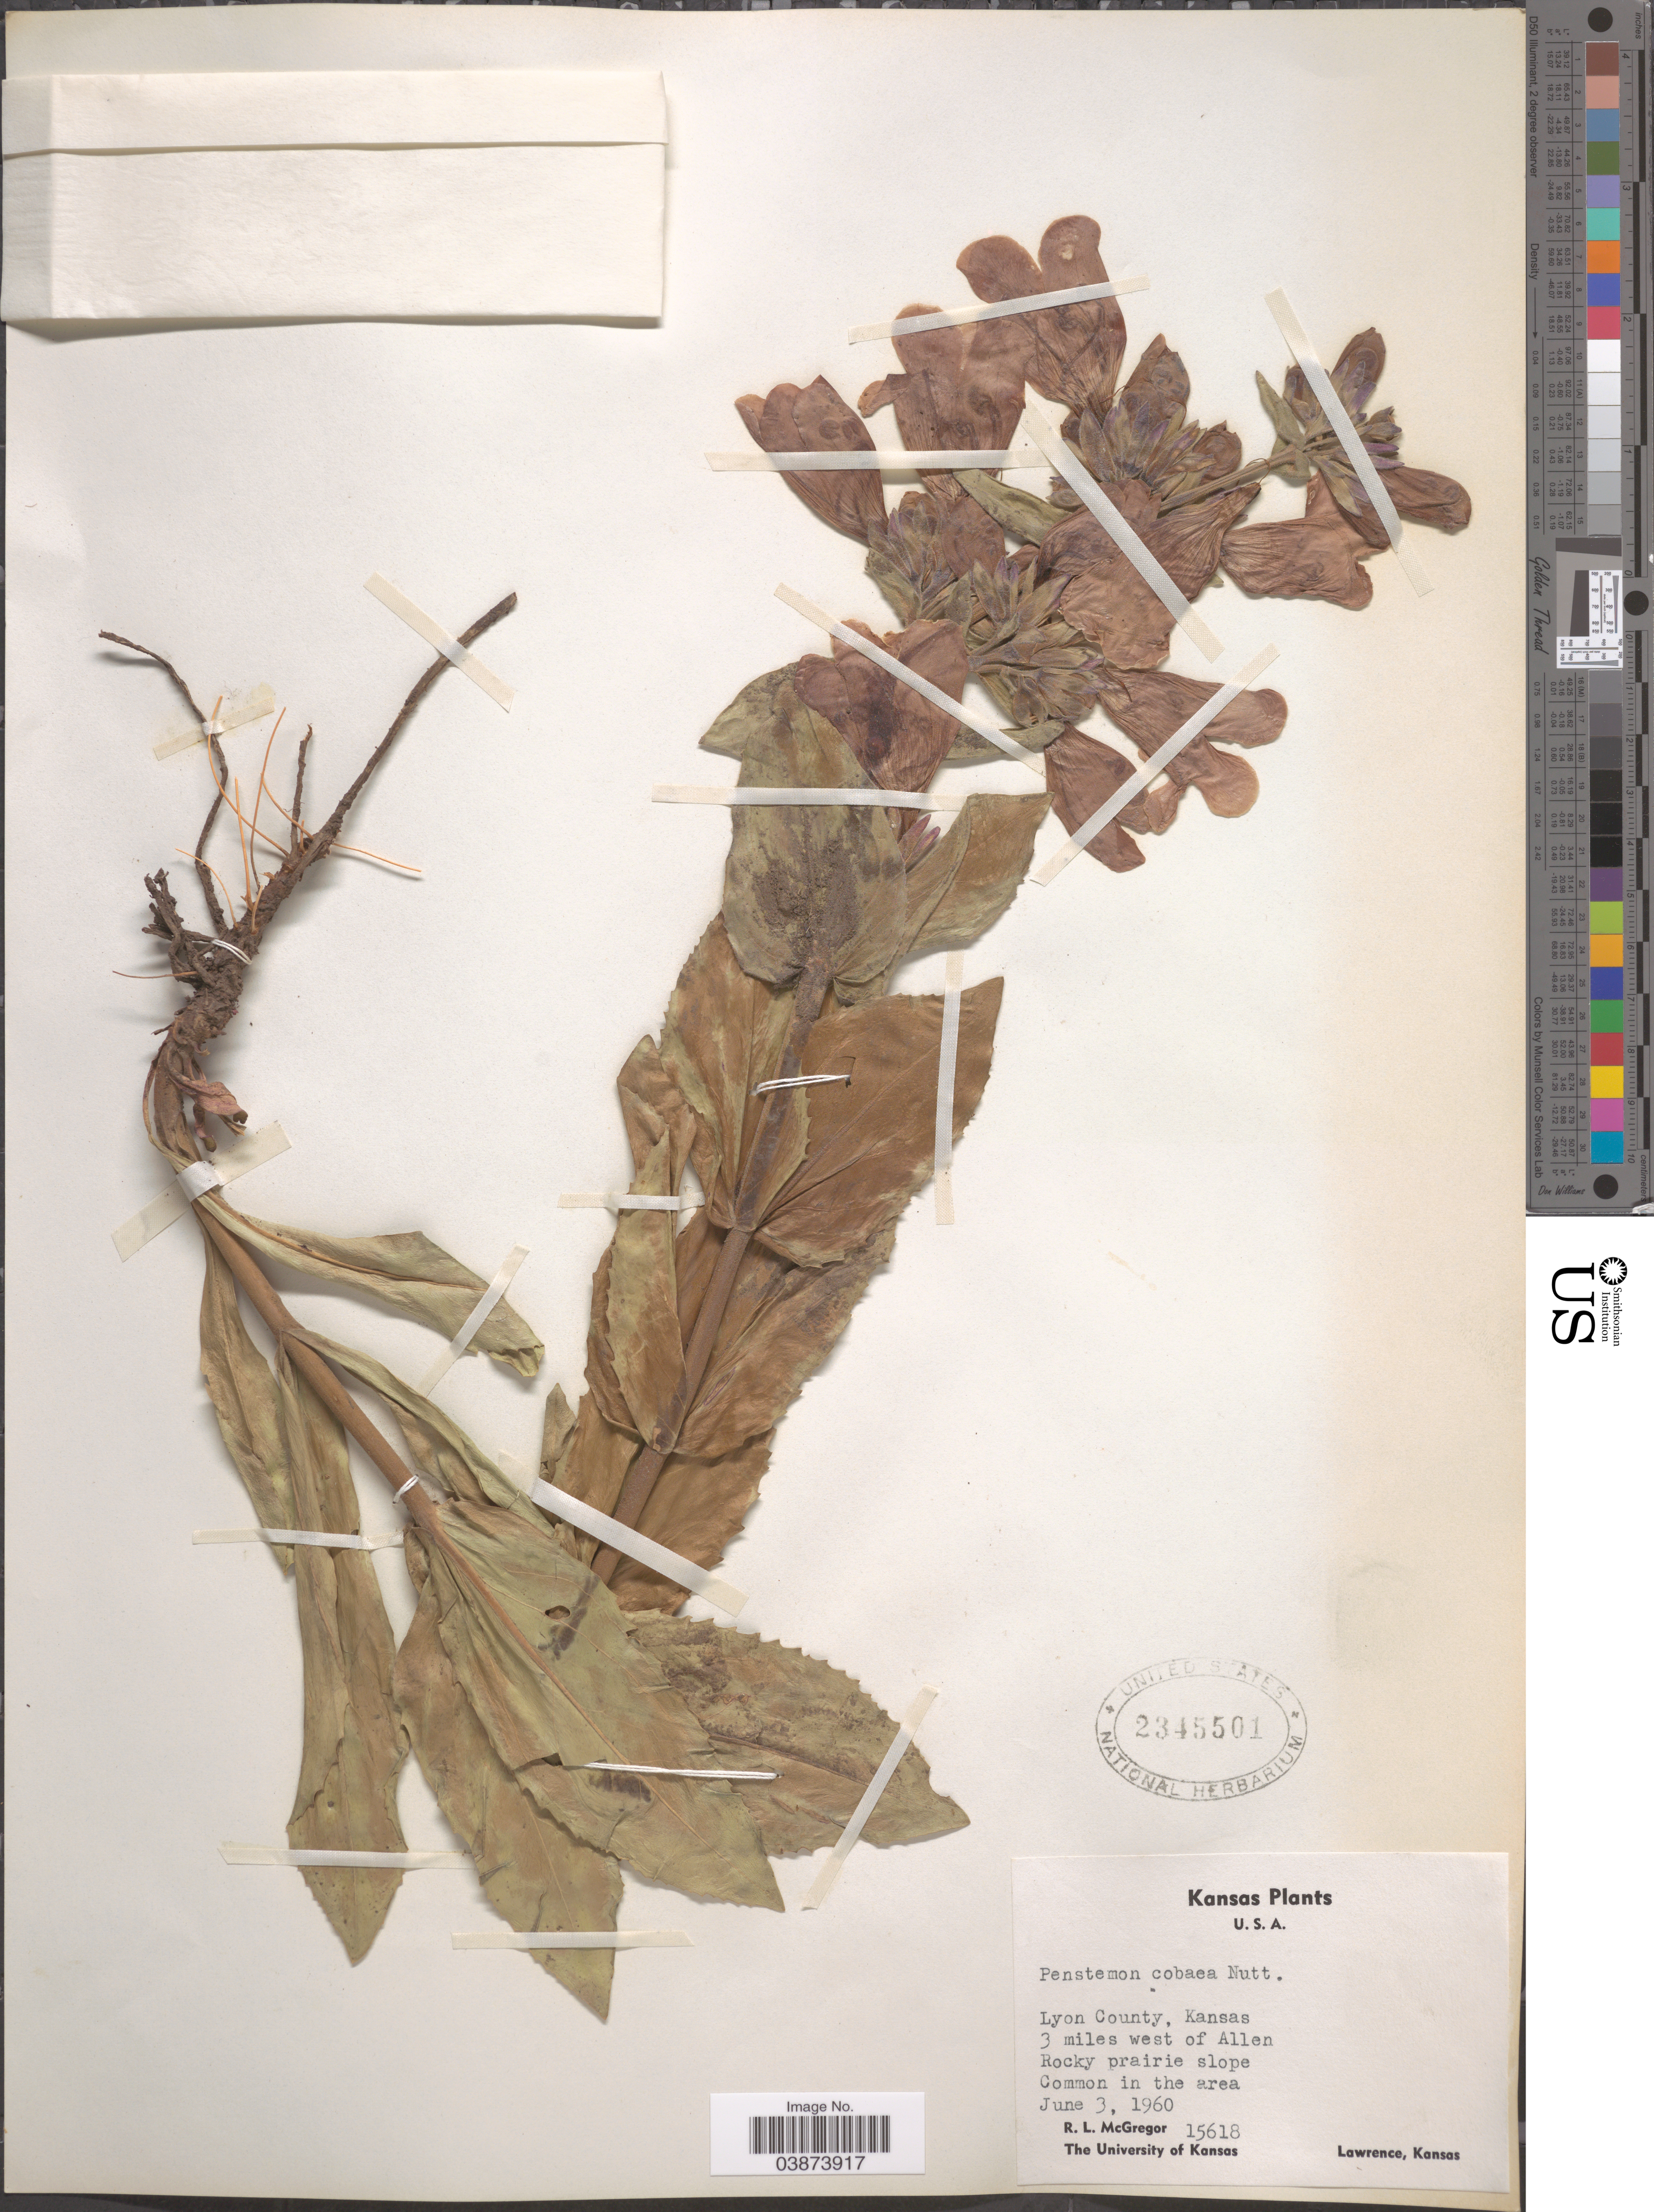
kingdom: Plantae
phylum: Tracheophyta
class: Magnoliopsida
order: Lamiales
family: Plantaginaceae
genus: Penstemon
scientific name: Penstemon cobaea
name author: (Nutt.)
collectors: R. McGregor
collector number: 15618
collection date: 1960-06-03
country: United States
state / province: Kansas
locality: Lyon County. 3 miles west of Allen. Rocky prairie slope.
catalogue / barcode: US 2345501